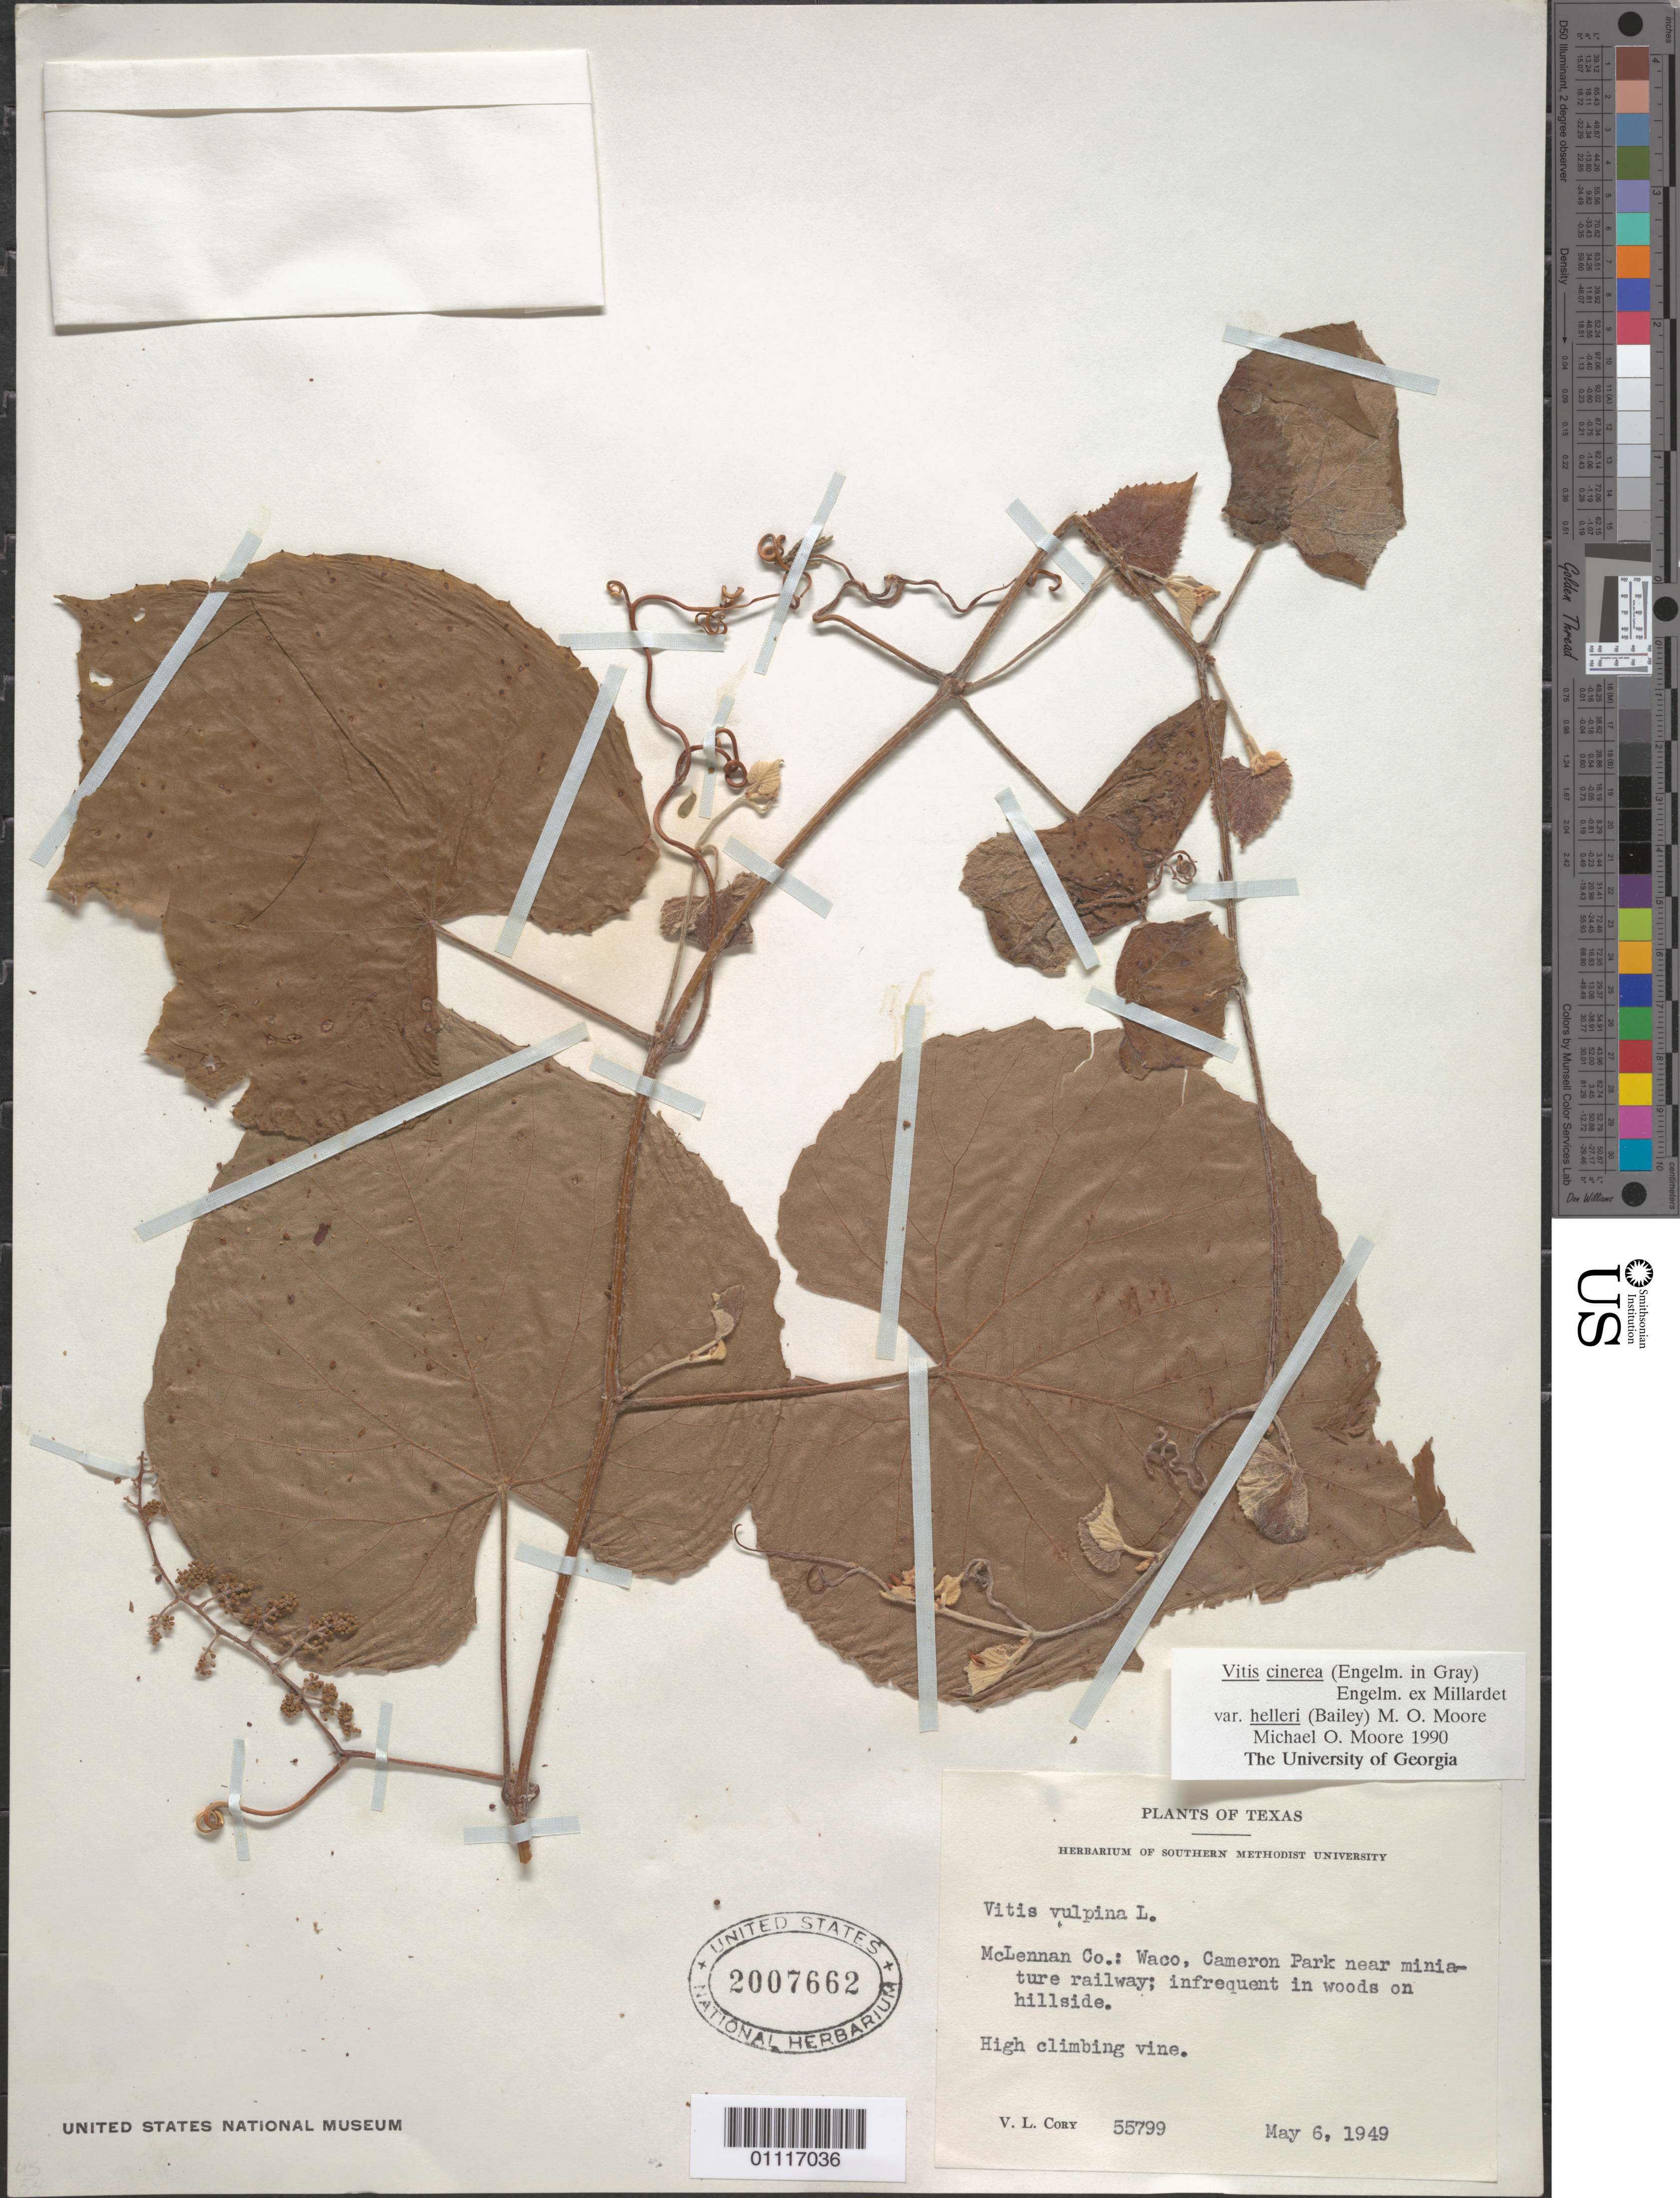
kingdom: Plantae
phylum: Tracheophyta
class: Magnoliopsida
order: Vitales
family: Vitaceae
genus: Vitis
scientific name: Vitis cinerea var. helleri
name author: (L.H. Bailey) M.O. Moore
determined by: Moore, M. O.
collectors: V. Cory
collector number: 55799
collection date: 1949-05-06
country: United States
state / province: Texas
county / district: McLennan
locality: Waco, Cameron Park.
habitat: miniature railway; infrequent in woods on hillside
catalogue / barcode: US 2007662